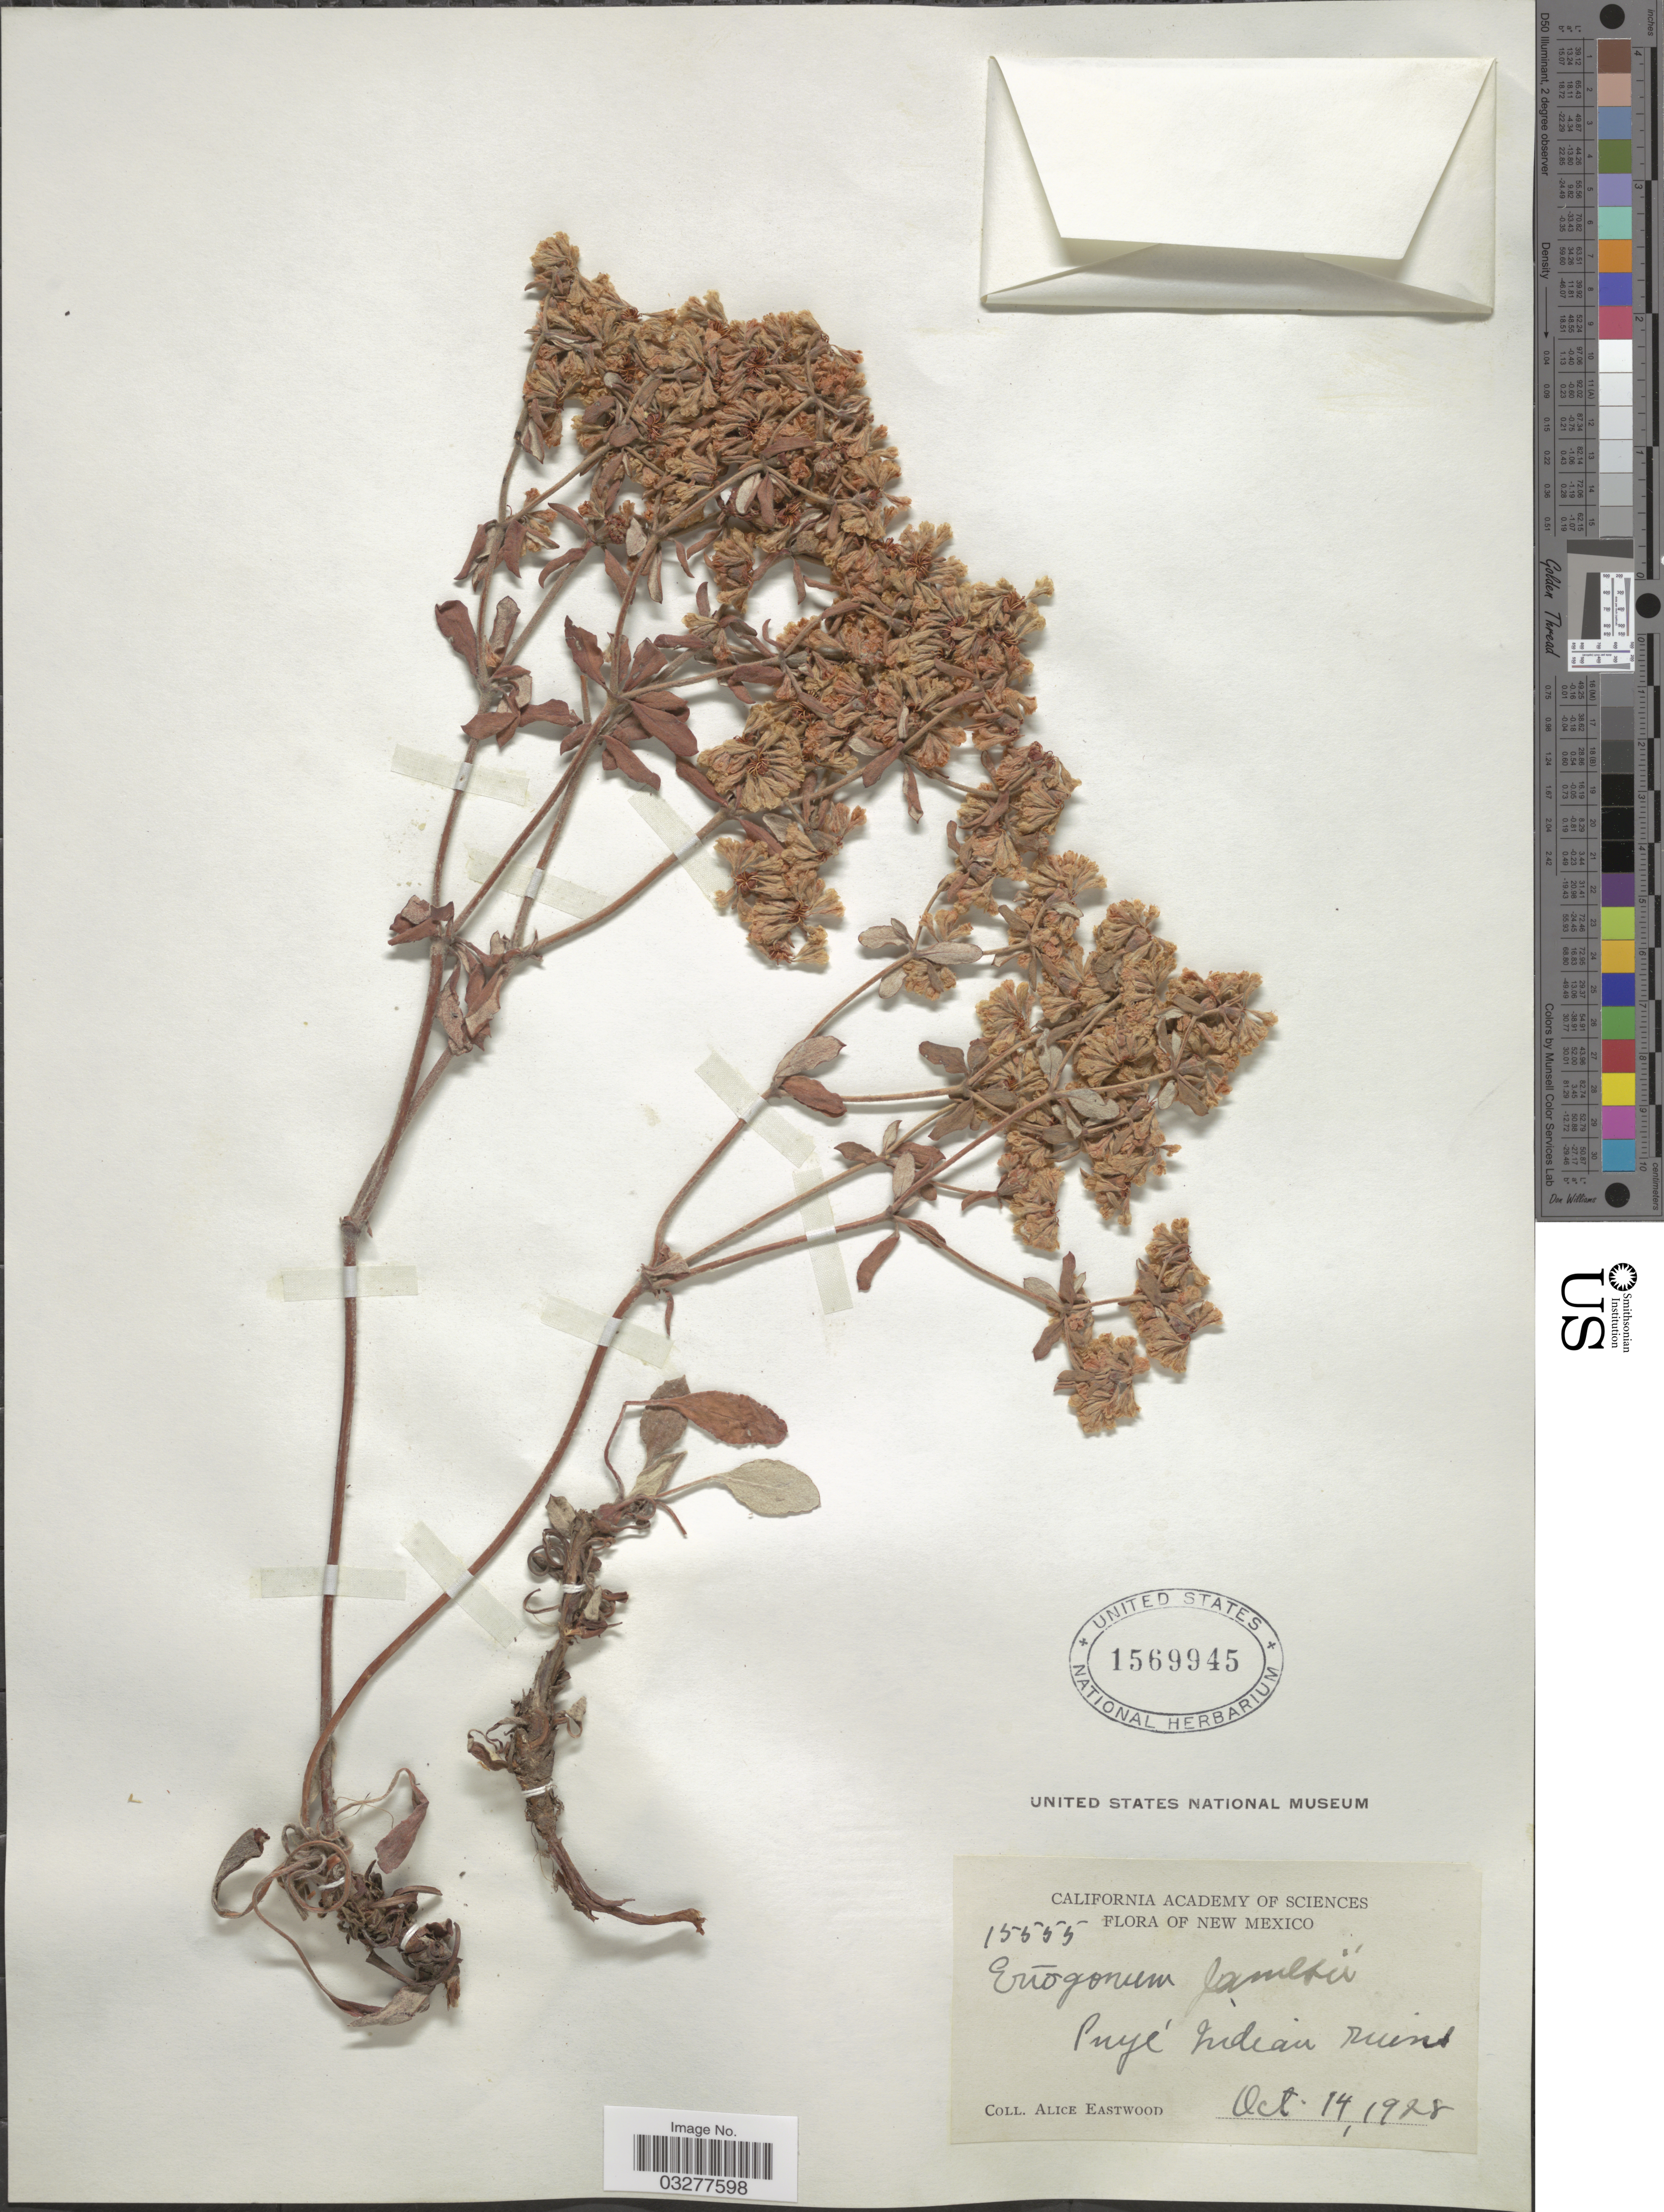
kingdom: Plantae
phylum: Tracheophyta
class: Magnoliopsida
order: Caryophyllales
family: Polygonaceae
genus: Eriogonum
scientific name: Eriogonum jamesii var. jamesii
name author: Benth.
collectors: A. Eastwood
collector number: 15555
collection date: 1928-10-14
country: United States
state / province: New Mexico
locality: Puyé Indian ruins.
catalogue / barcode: US 1569945